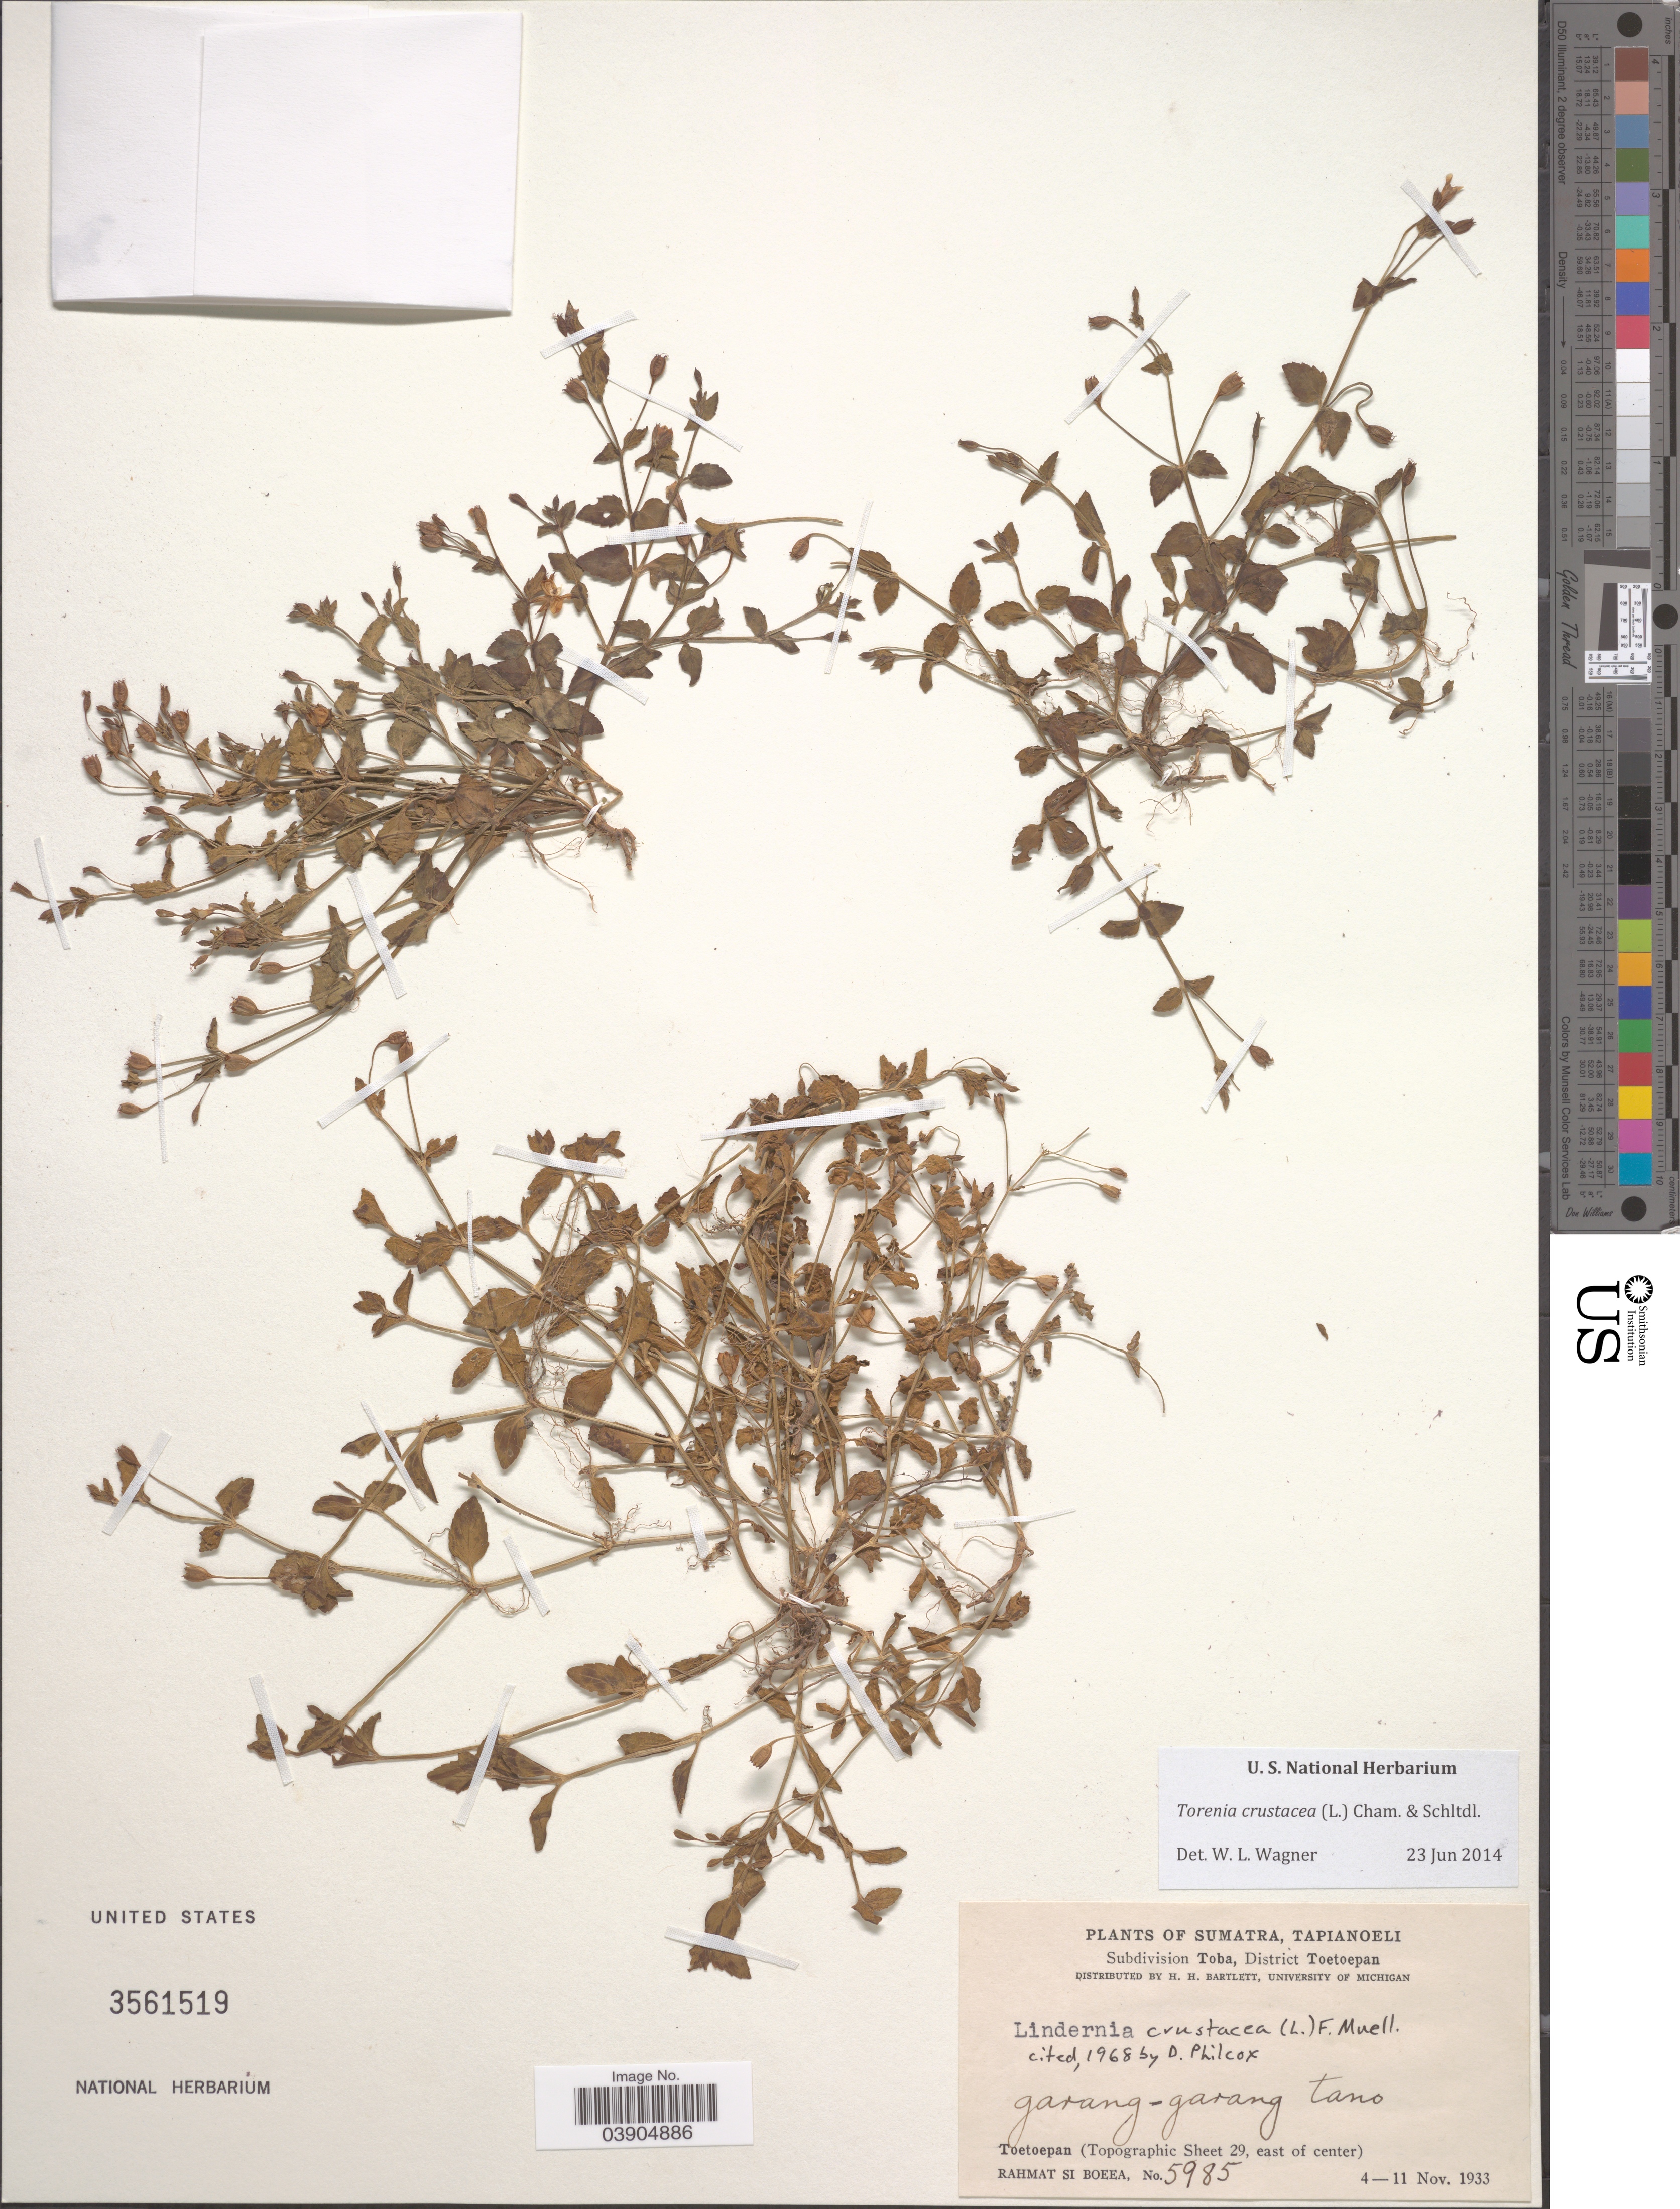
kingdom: Plantae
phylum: Tracheophyta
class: Magnoliopsida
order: Lamiales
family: Linderniaceae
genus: Lindernia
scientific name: Lindernia crustacea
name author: (L.) F. Muell.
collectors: Rahmat Si Boeea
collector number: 5985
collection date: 1933-11-04/1933-11-11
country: Indonesia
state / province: Sumatra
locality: Tapianoeli. Subdivision Toba, District Toetoepan. Toetoepan (Topographic Sheet 29, east of center).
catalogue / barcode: US 3561519